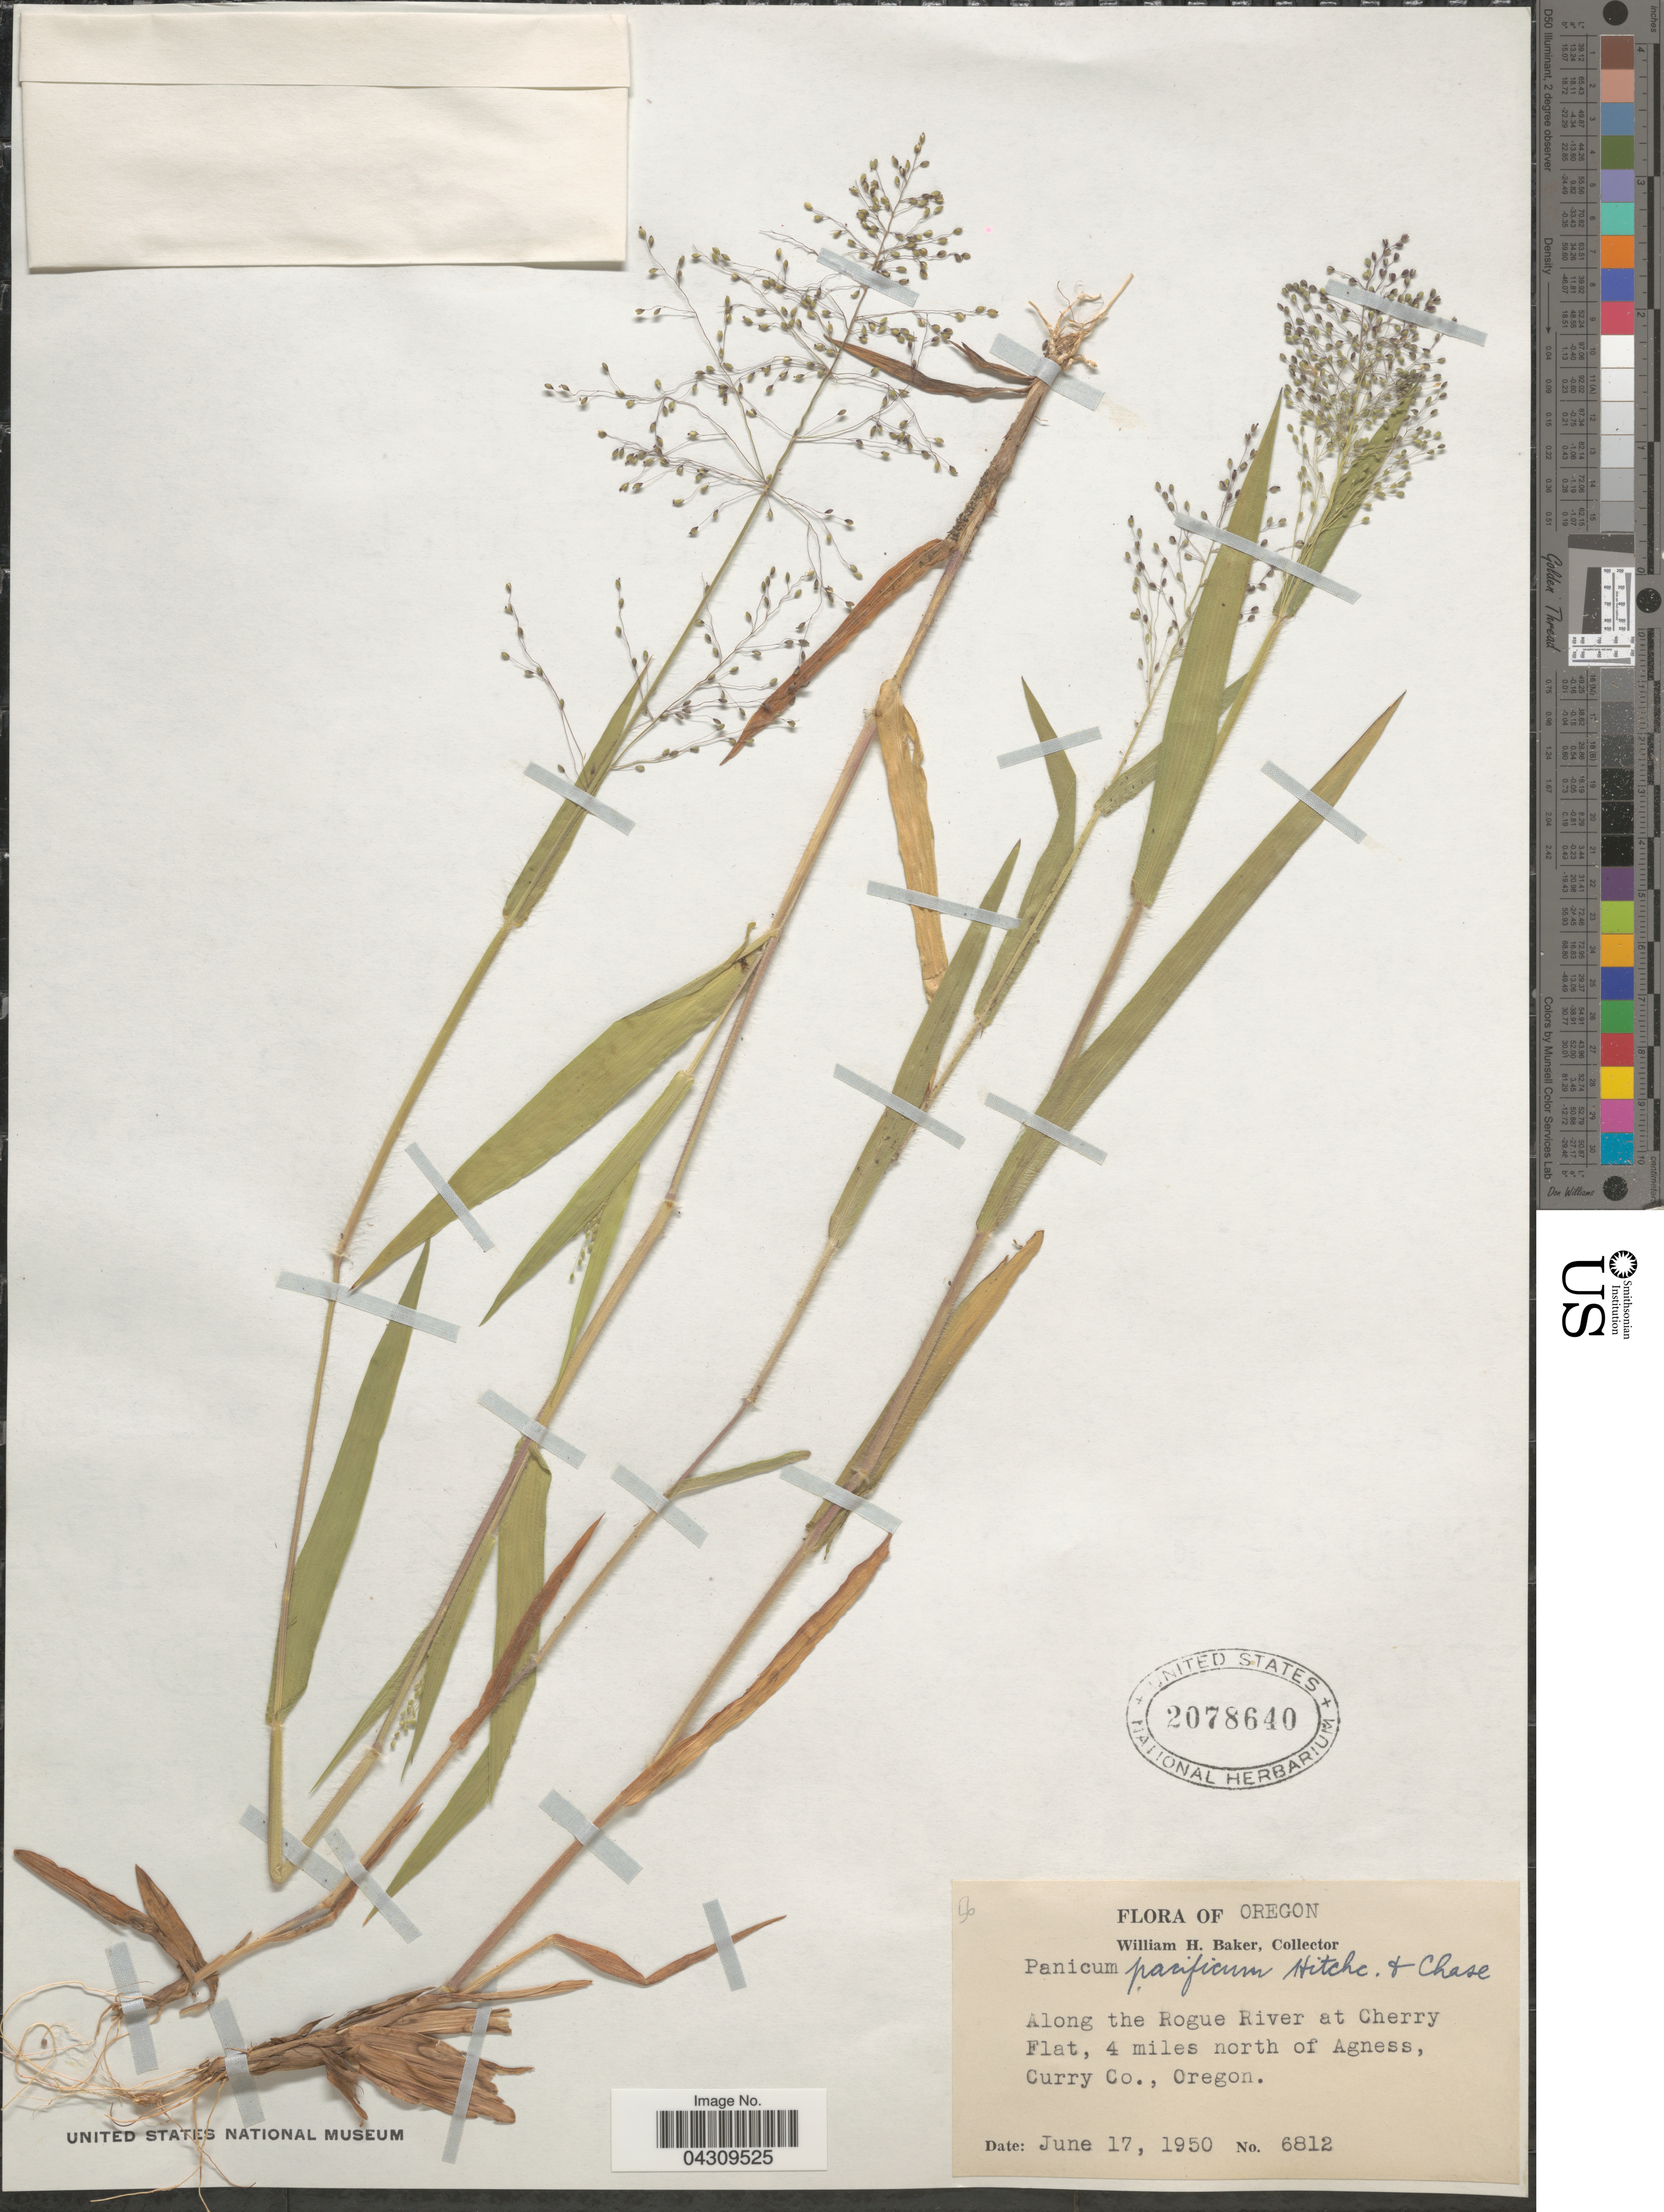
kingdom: Plantae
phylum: Tracheophyta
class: Liliopsida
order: Poales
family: Poaceae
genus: Dichanthelium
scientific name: Dichanthelium acuminatum var. acuminatum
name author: (Sw.) Gould & C.A. Clark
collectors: W. H. Baker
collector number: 6812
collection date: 1950-06-17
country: United States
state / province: Oregon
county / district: Curry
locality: Along the Rogue River at Cherry Flat, 4 miles north of Agness, Curry Co.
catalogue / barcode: US 2078640